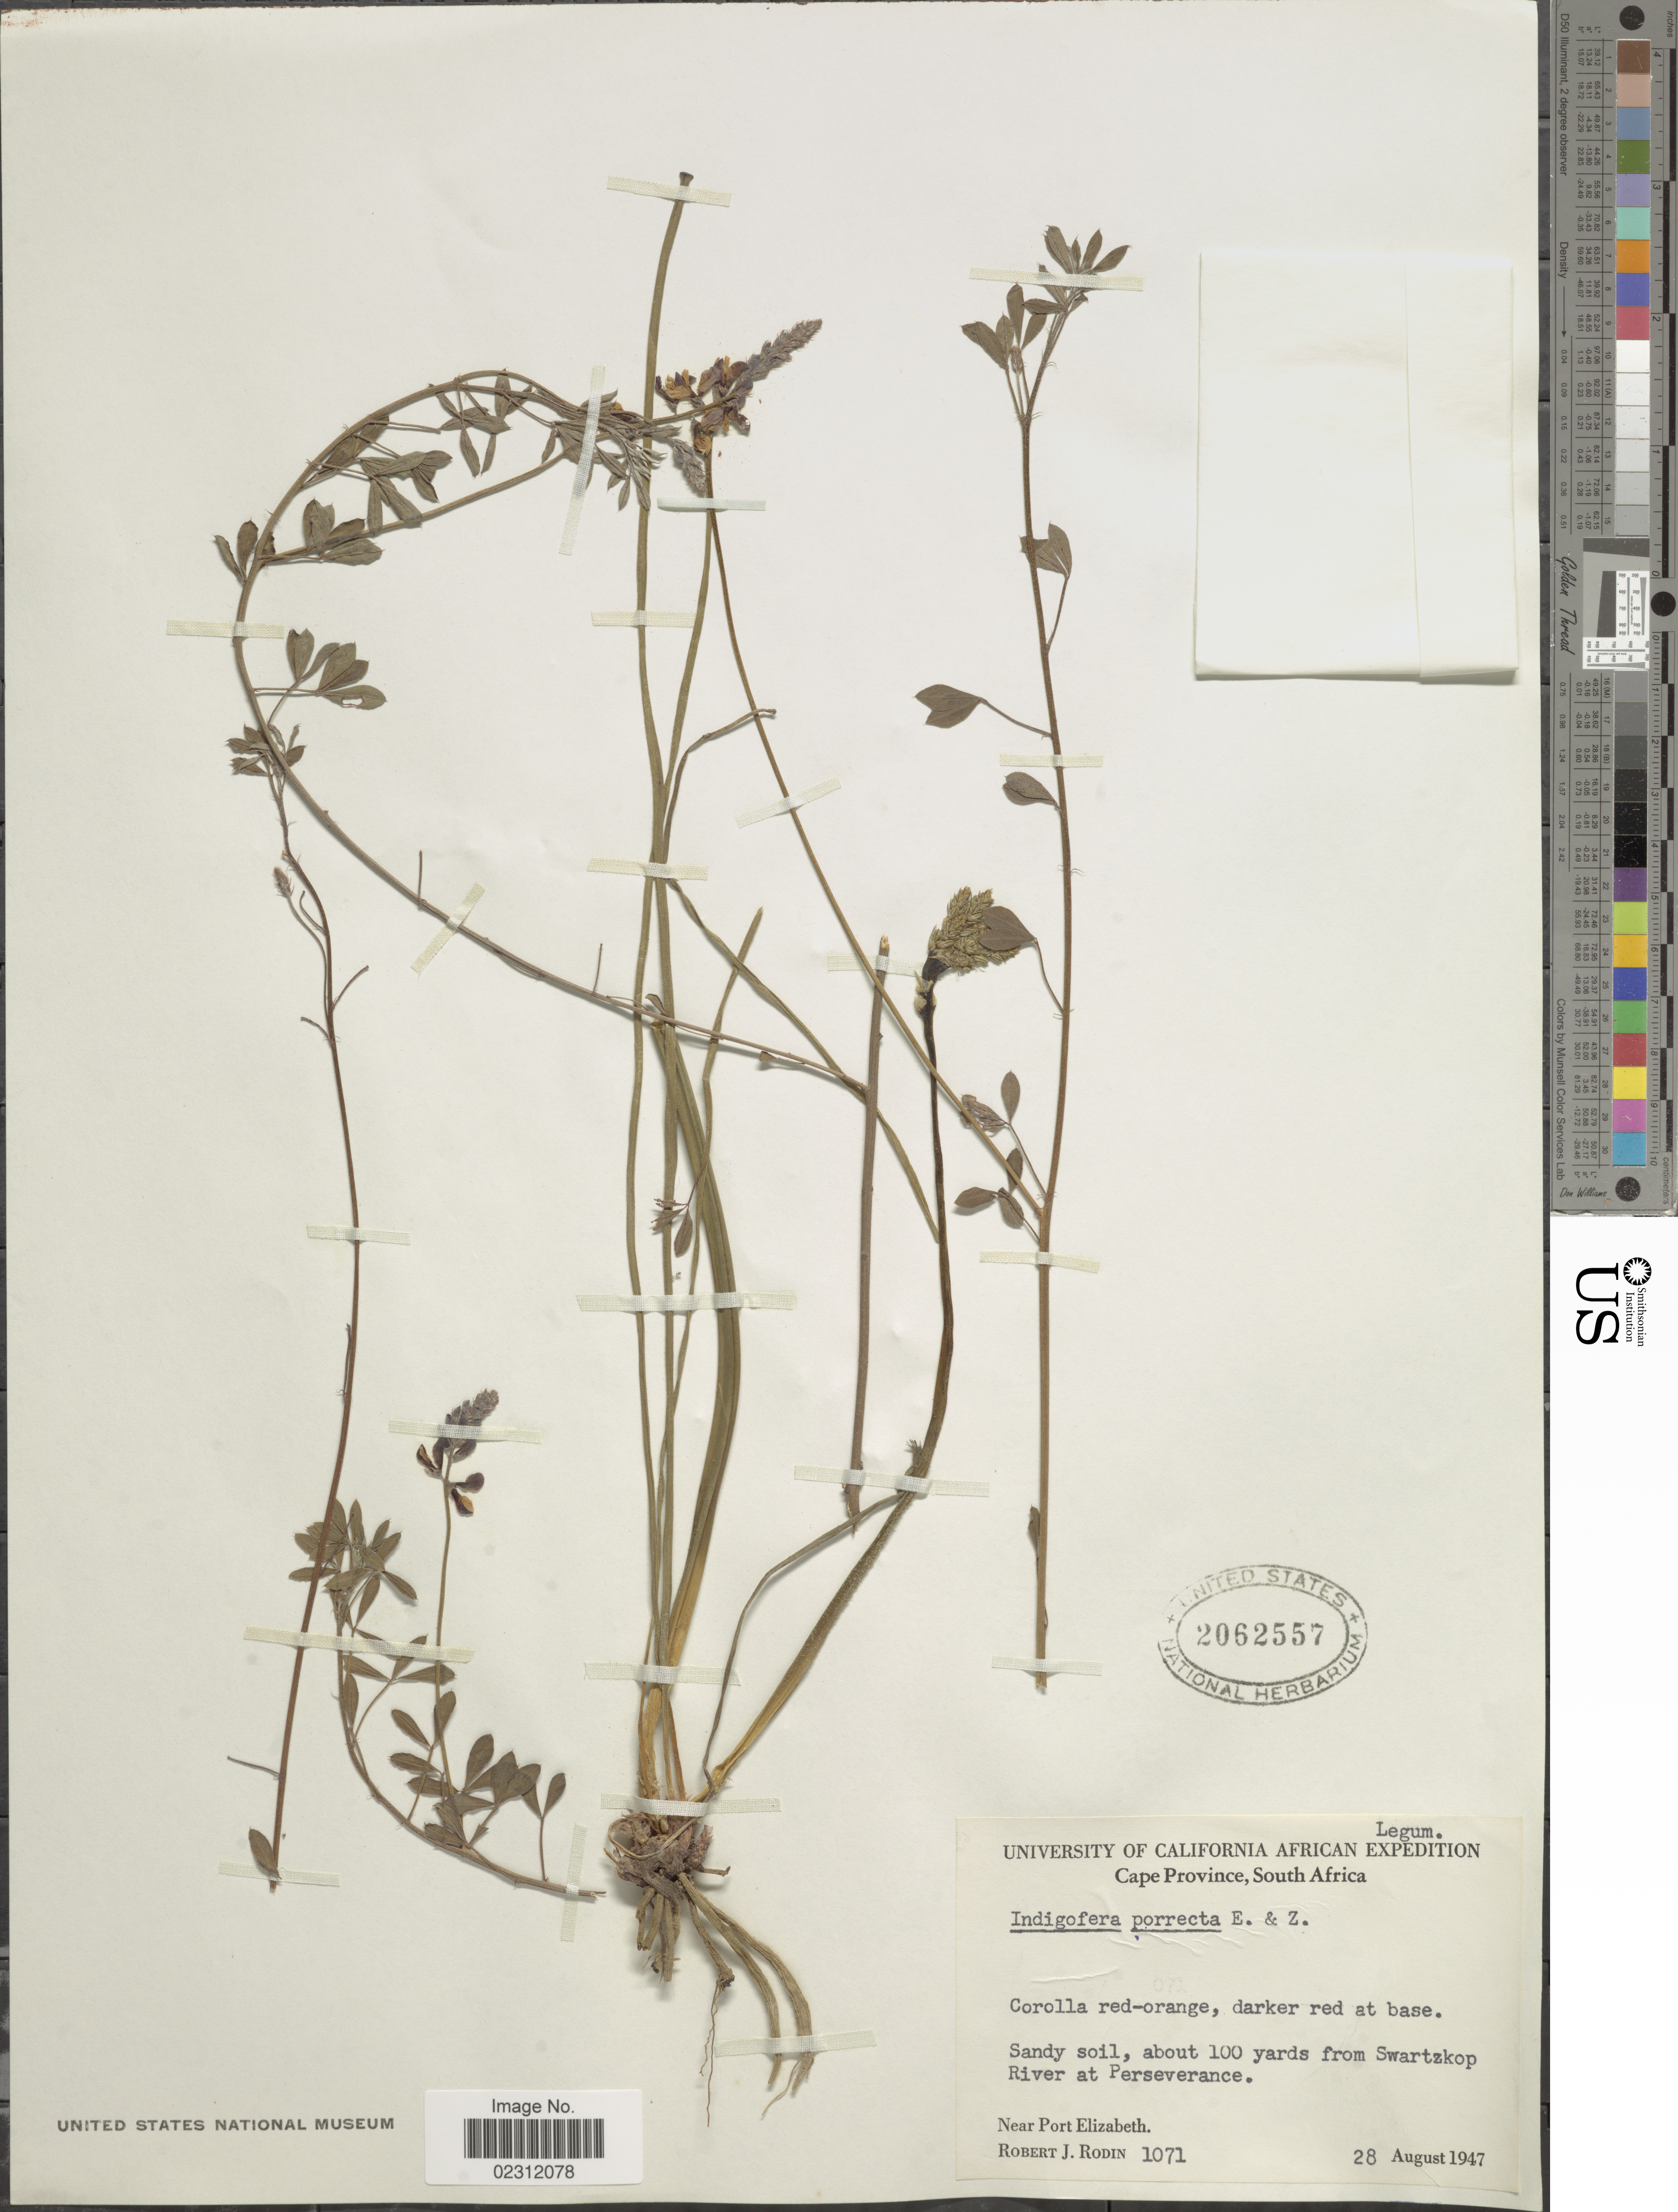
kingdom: Plantae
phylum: Tracheophyta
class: Magnoliopsida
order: Fabales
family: Fabaceae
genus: Indigofera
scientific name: Indigofera porrecta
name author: Eckl. & Zeyh.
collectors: R. J. Rodin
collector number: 1071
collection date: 1947-08-28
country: South Africa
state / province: Eastern Cape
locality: About 100 yards from Swartzkop River at Perseverance, near Port Elizabeth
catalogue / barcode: US 2062557